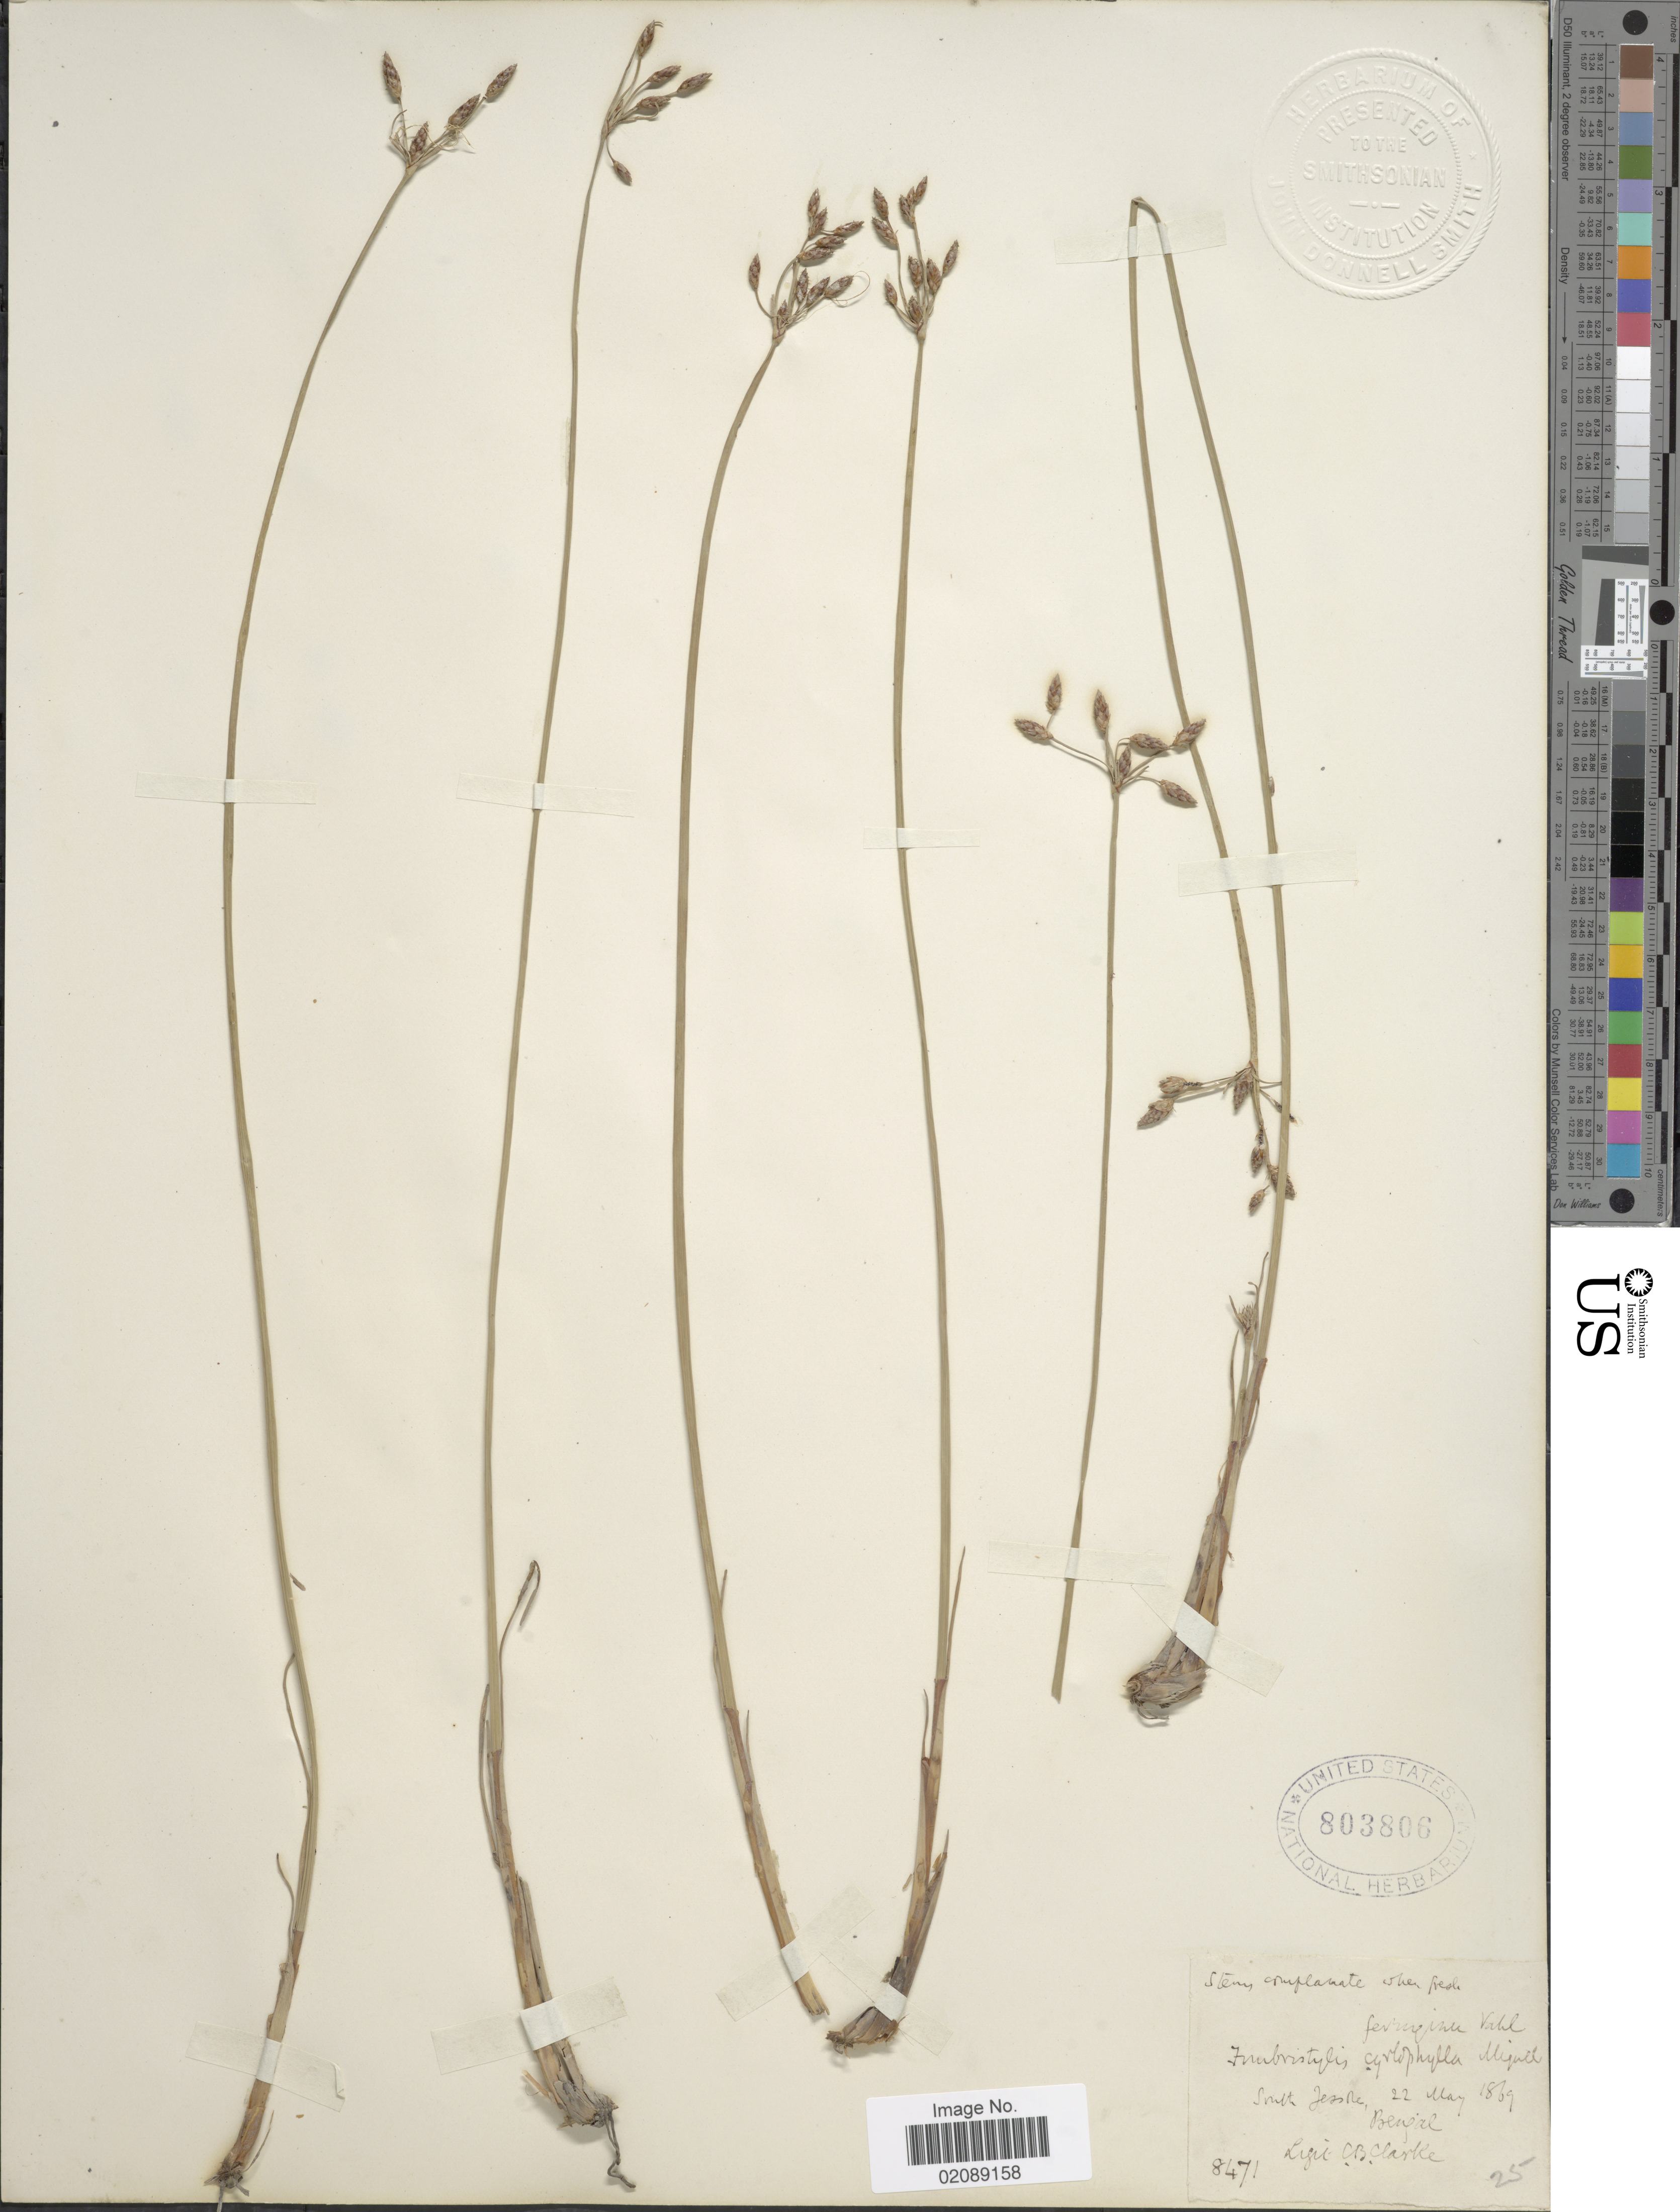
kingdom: Plantae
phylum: Tracheophyta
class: Liliopsida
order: Poales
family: Cyperaceae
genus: Fimbristylis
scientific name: Fimbristylis ferruginea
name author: (L.) Vahl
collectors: C. B. Clarke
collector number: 8471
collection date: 1869-05-22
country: Bangladesh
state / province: Rajshahi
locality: South Je [illegible text], Bengal [interpreted]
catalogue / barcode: US 803806